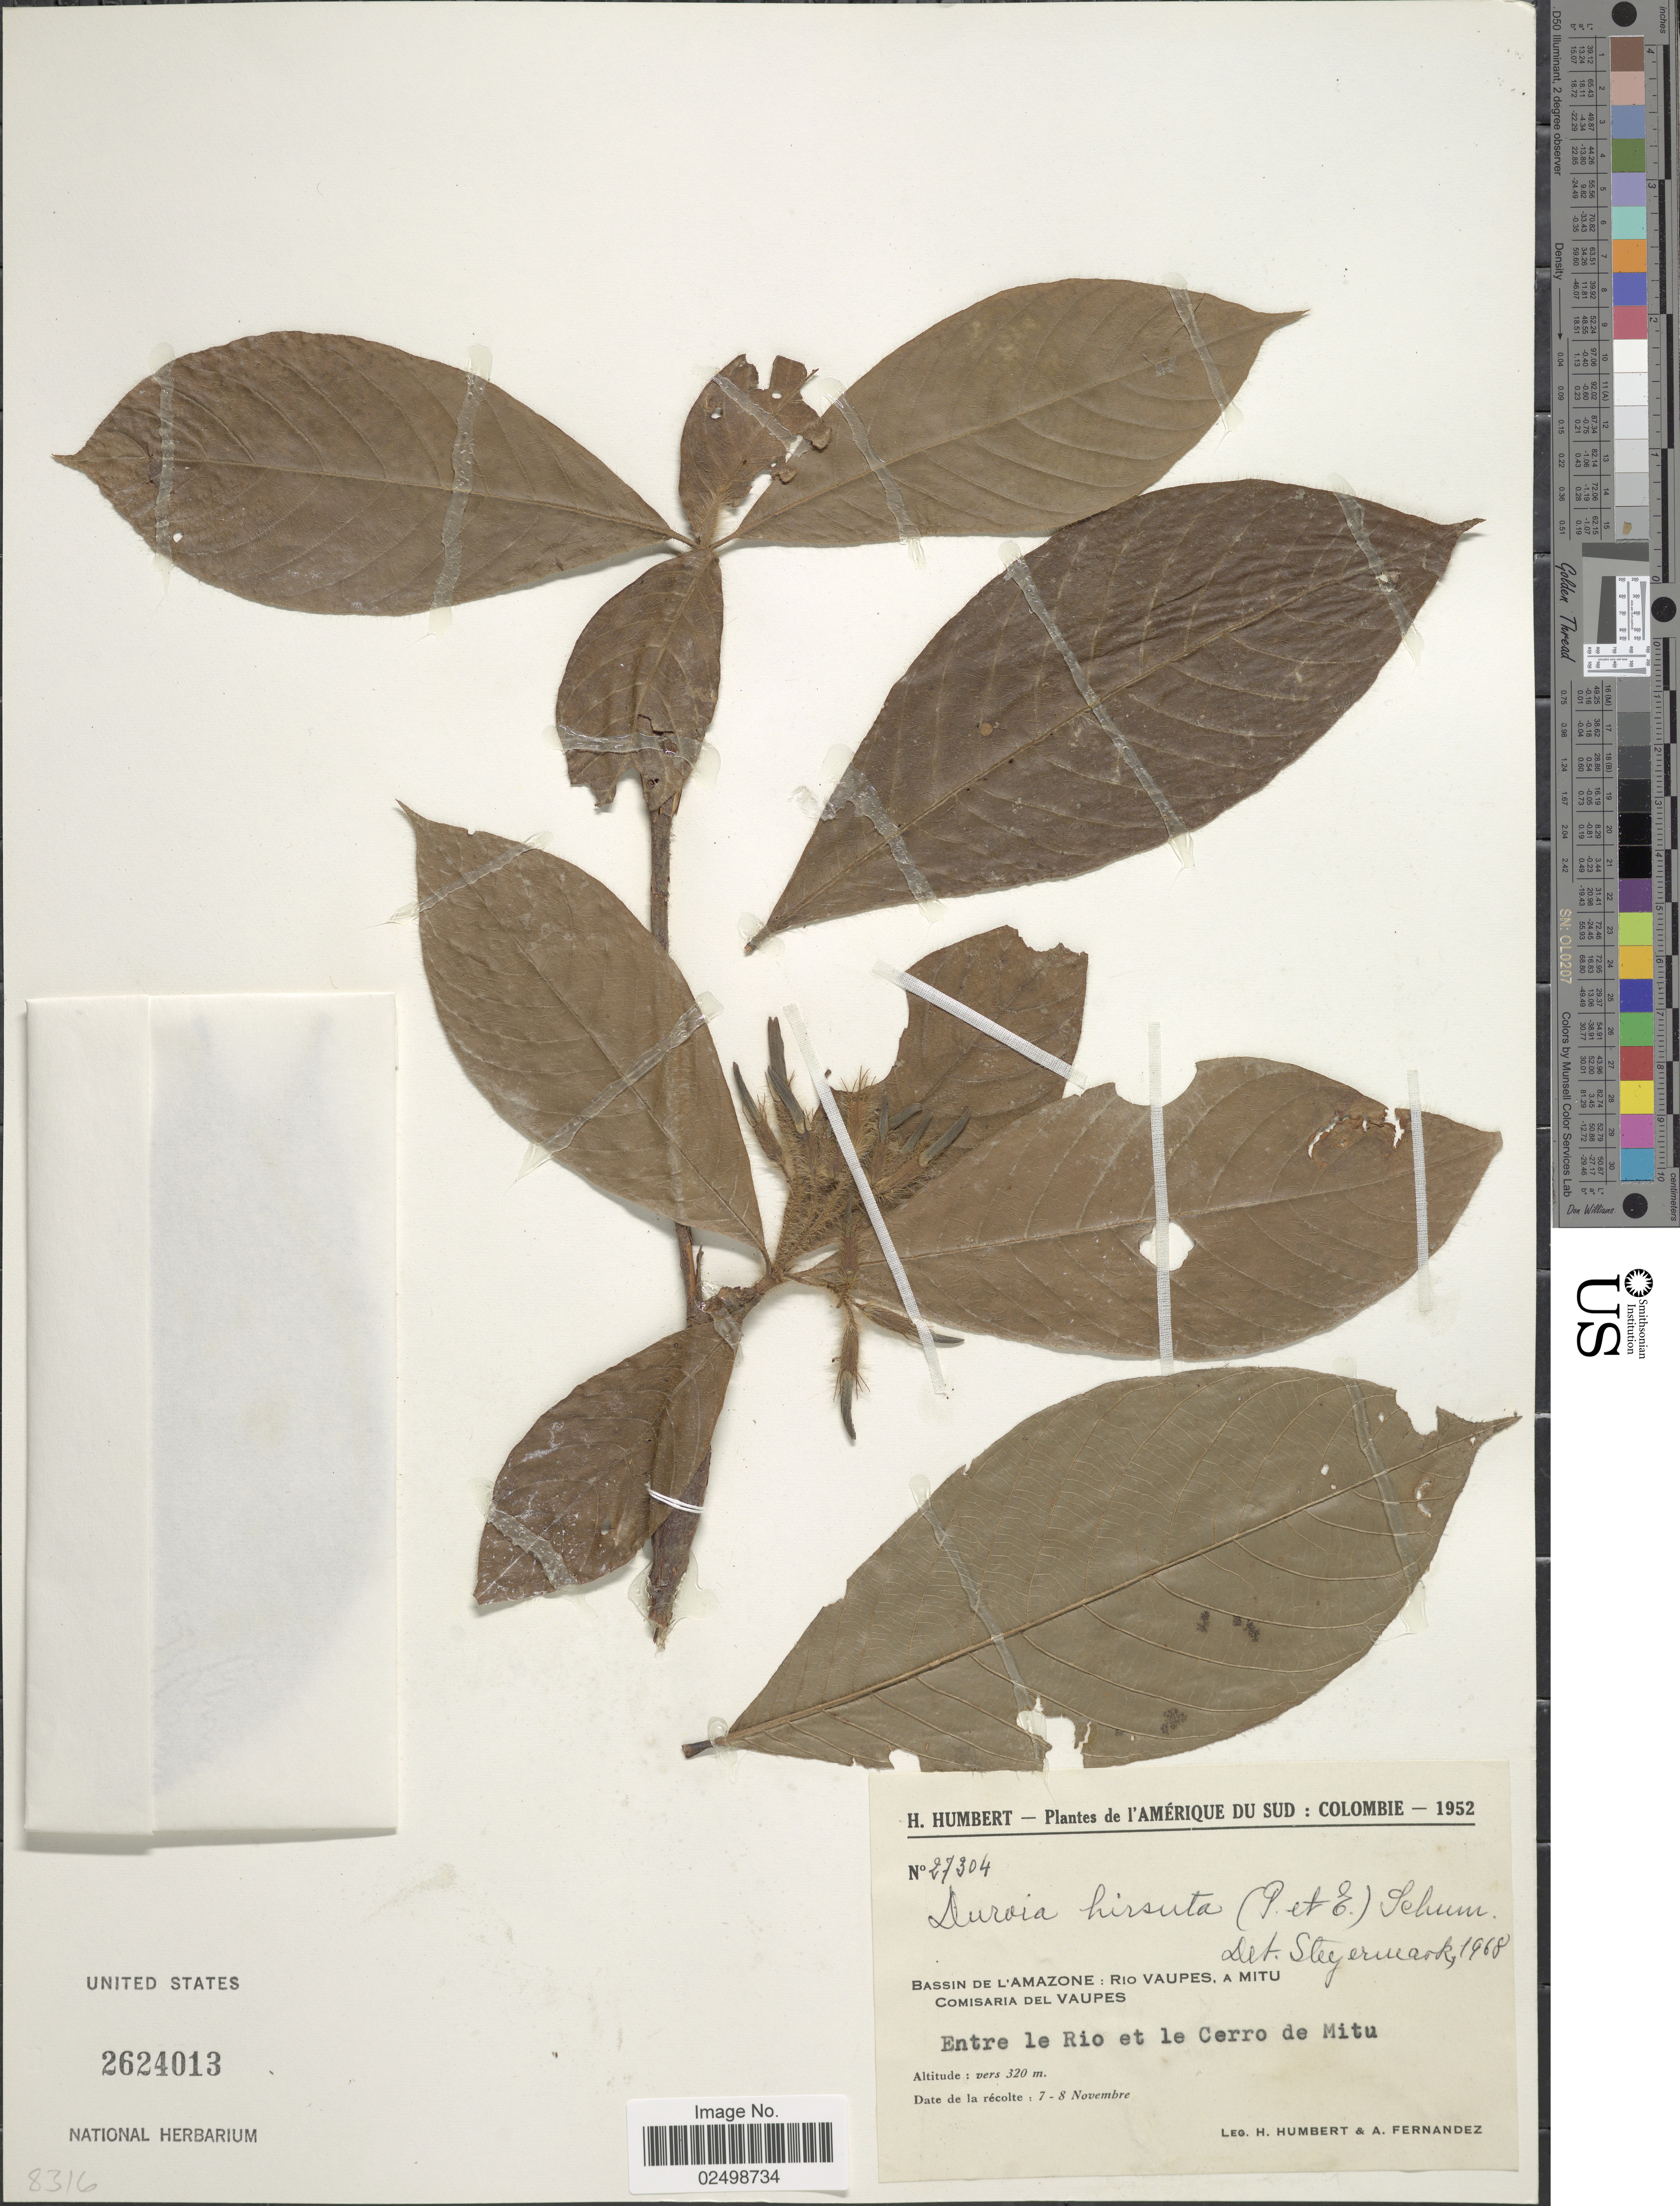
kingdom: Plantae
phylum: Tracheophyta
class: Magnoliopsida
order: Gentianales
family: Rubiaceae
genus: Duroia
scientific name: Duroia hirsuta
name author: (Poepp.) K. Schum.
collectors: H. Humbert & A. Fernandez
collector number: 27304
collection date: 1952-11-07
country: Colombia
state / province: Meta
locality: Amerique du Sud. Bassin de l'Amazone: Rio Vaupes, a Mitu. Comesaria del Vaupes. Entre le Rio et le Cerro de Mitu.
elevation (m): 320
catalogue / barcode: US 26240123